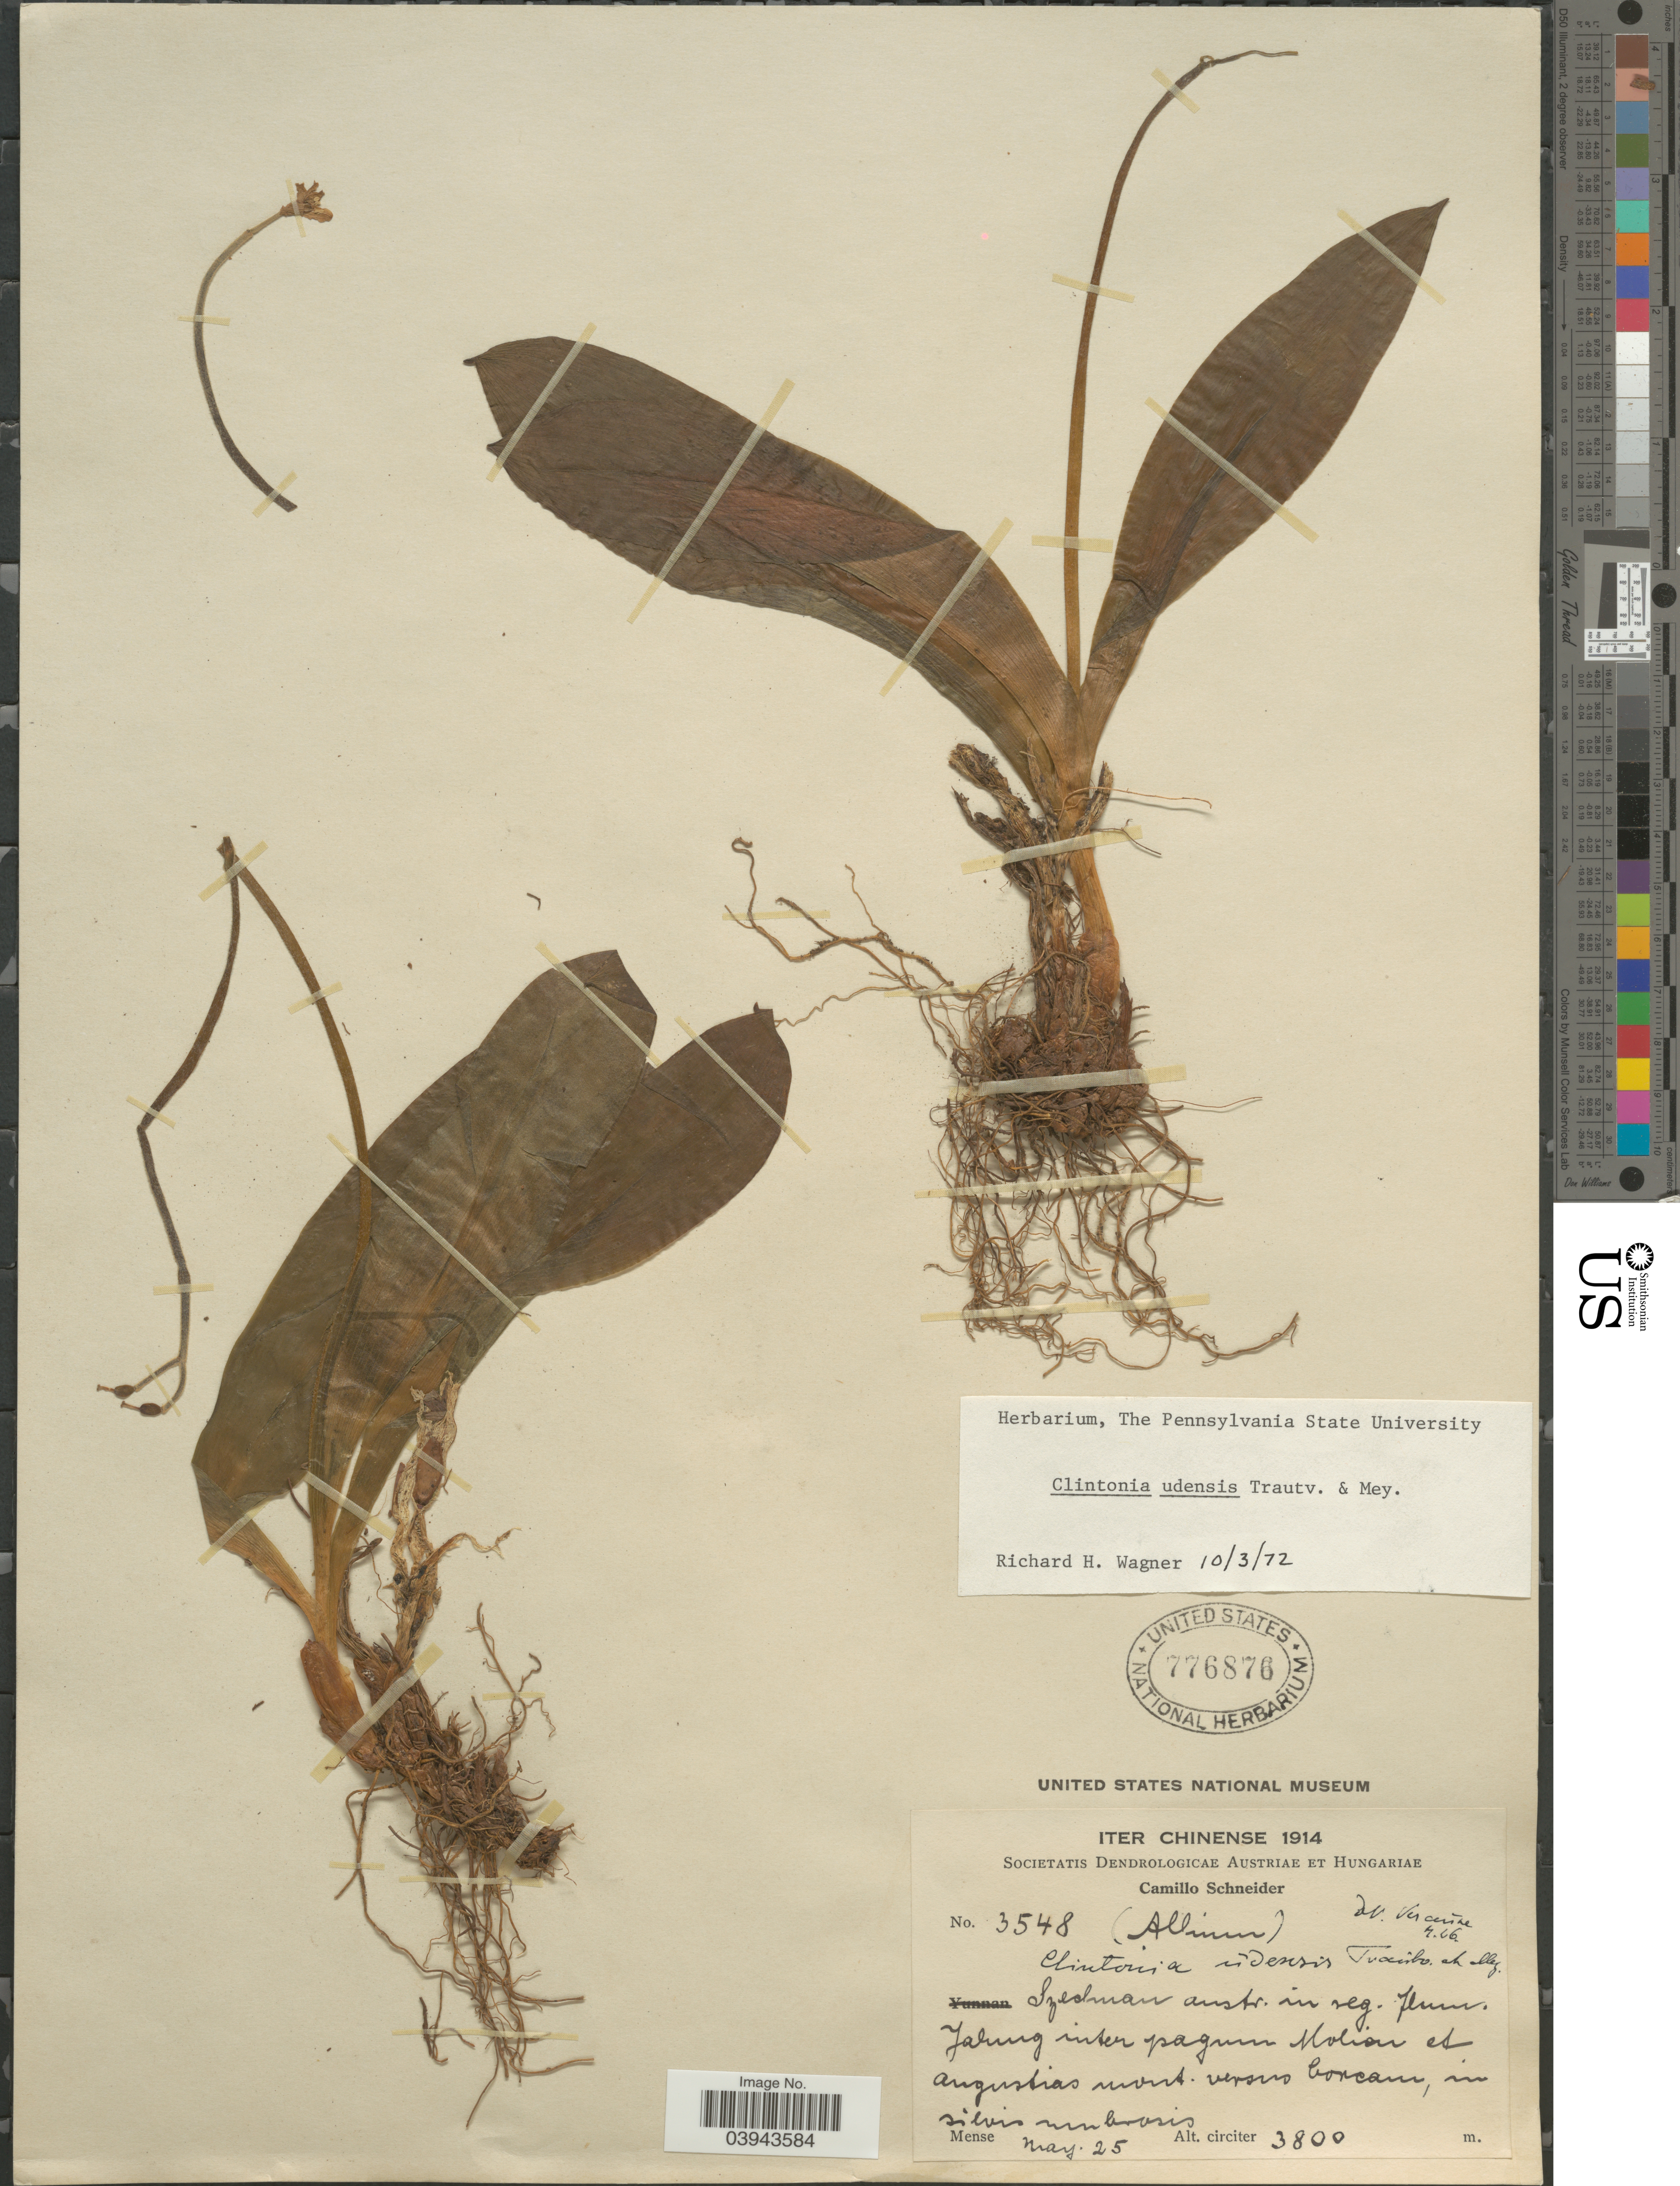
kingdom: Plantae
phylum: Tracheophyta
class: Liliopsida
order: Liliales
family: Liliaceae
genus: Clintonia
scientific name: Clintonia udensis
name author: Trautv. & C.A. Mey.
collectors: C. K. Schneider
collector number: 3548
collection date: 1914-05-25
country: China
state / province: Sichuan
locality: Szechuan austr. in reg. flum. Yaking [interpreted] inter pagum Molian et augustias mont. versus Concam [interpreted], in silvis umbrosis [interpreted].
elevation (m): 3800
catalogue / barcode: US 776876